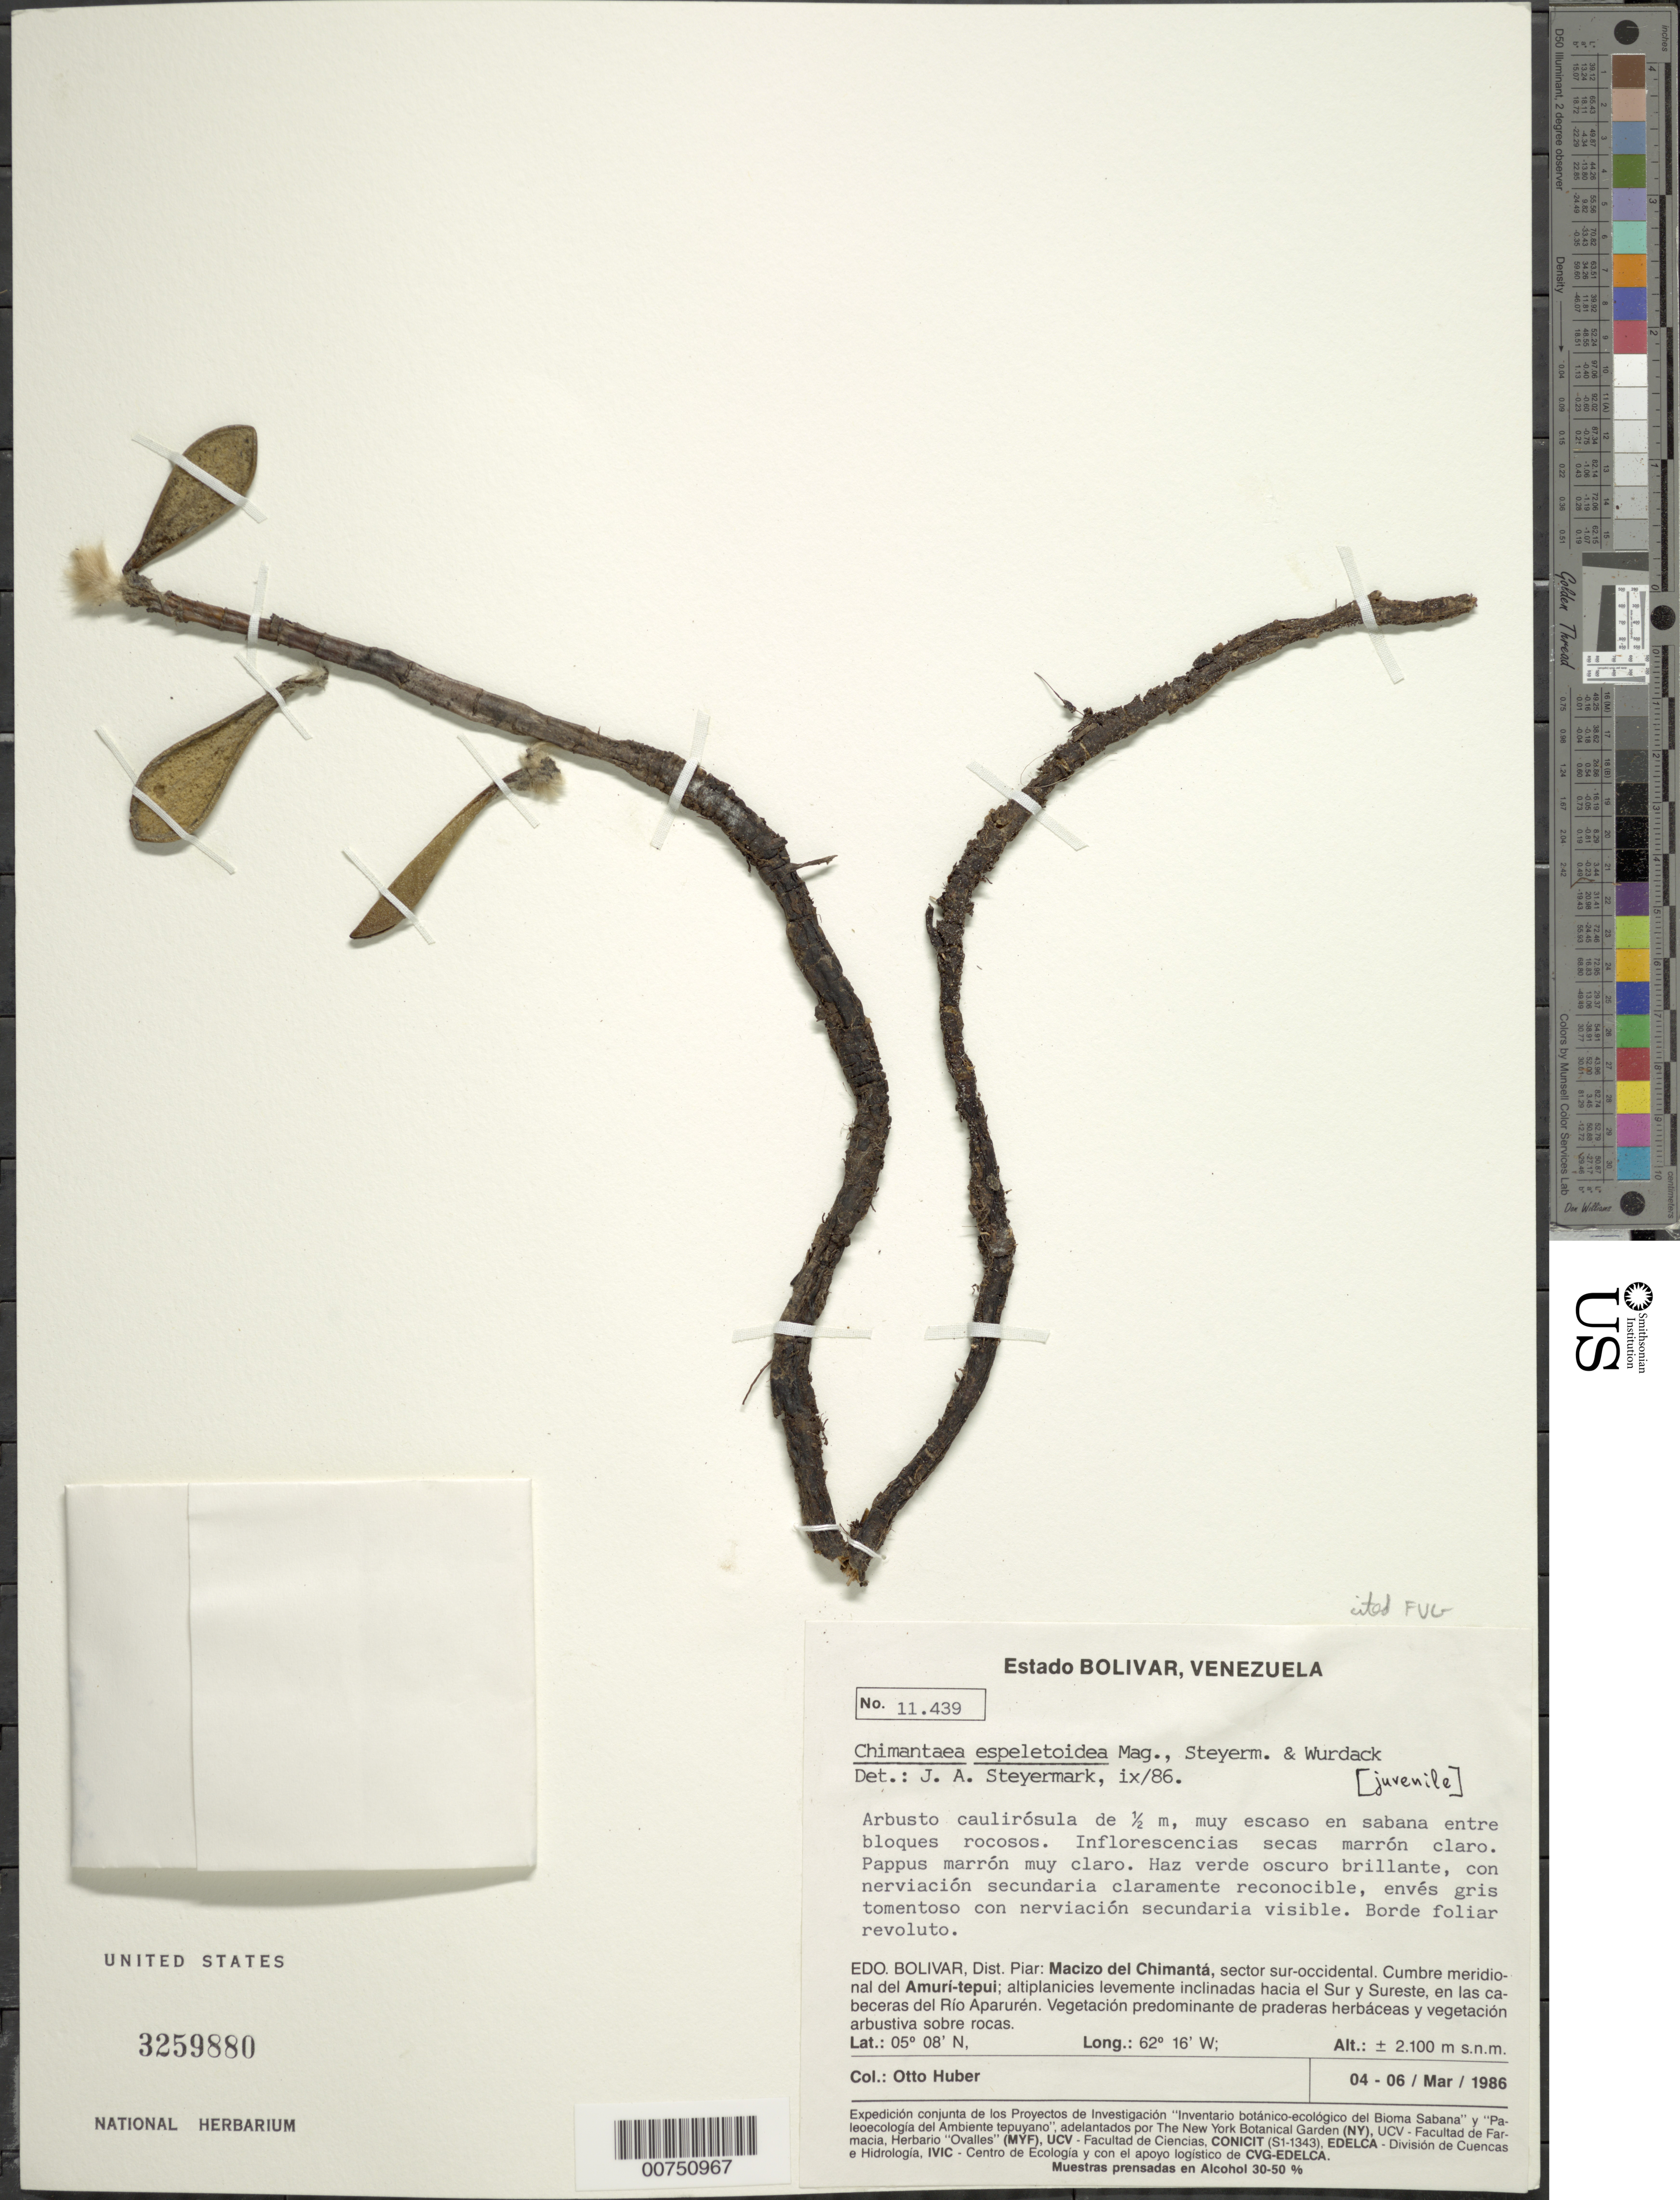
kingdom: Plantae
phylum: Tracheophyta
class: Magnoliopsida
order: Asterales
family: Asteraceae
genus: Chimantaea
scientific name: Chimantaea espeletoidea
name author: Maguire et al.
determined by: Steyermark, Julian A., (VEN)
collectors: O. Huber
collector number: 11439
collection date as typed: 4-Mar-86 to 6-Mar-86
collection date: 1986-03-04/1986-03-06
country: Venezuela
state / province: Bolívar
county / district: Piar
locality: Macizo del Chimantá, sector sur occidental, cumbre meridional del Amurí-tepuí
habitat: Sabana entre bosques rocosos. Altiplanicies inclinadas hacia el sur y sureste, en las cabeceras del Río Aparurén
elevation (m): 2100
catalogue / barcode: US 3259880